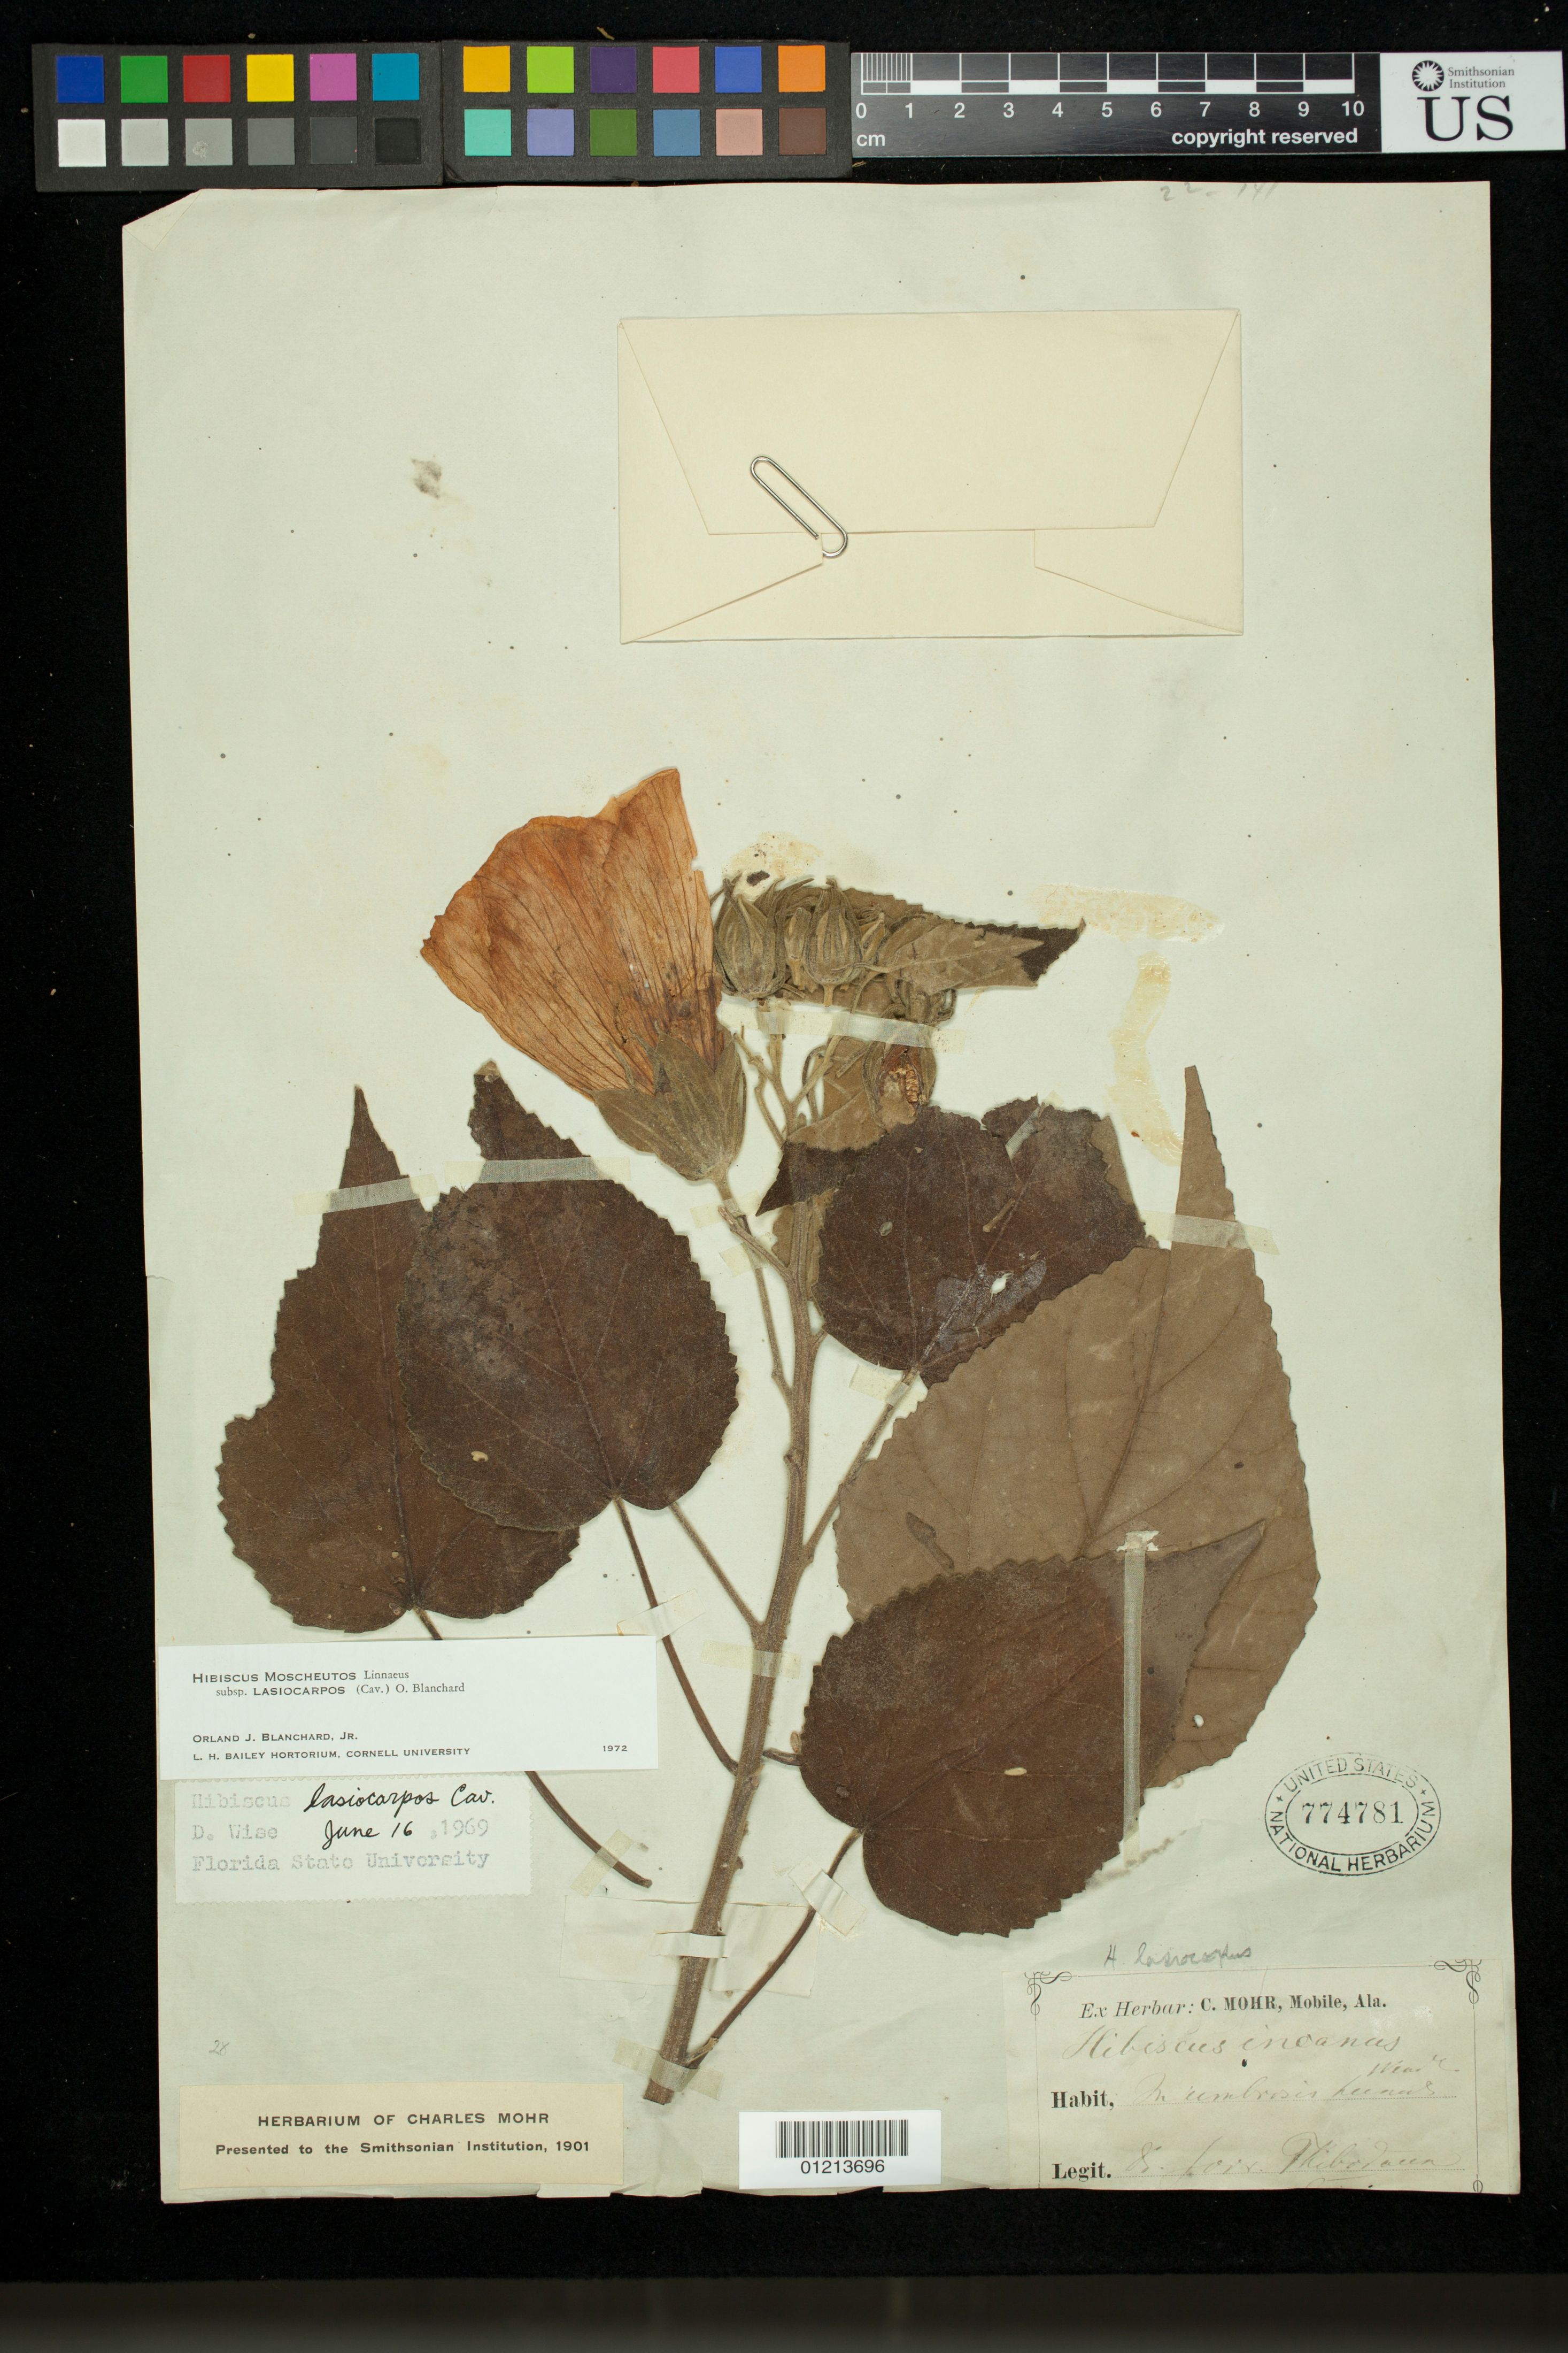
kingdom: Plantae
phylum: Tracheophyta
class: Magnoliopsida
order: Malvales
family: Malvaceae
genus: Hibiscus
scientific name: Hibiscus moscheutos subsp. lasiocarpos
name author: (Cav.) O.J. Blanch.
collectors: C. T. Mohr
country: United States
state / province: Louisiana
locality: Thibodaux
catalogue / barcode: US 774781